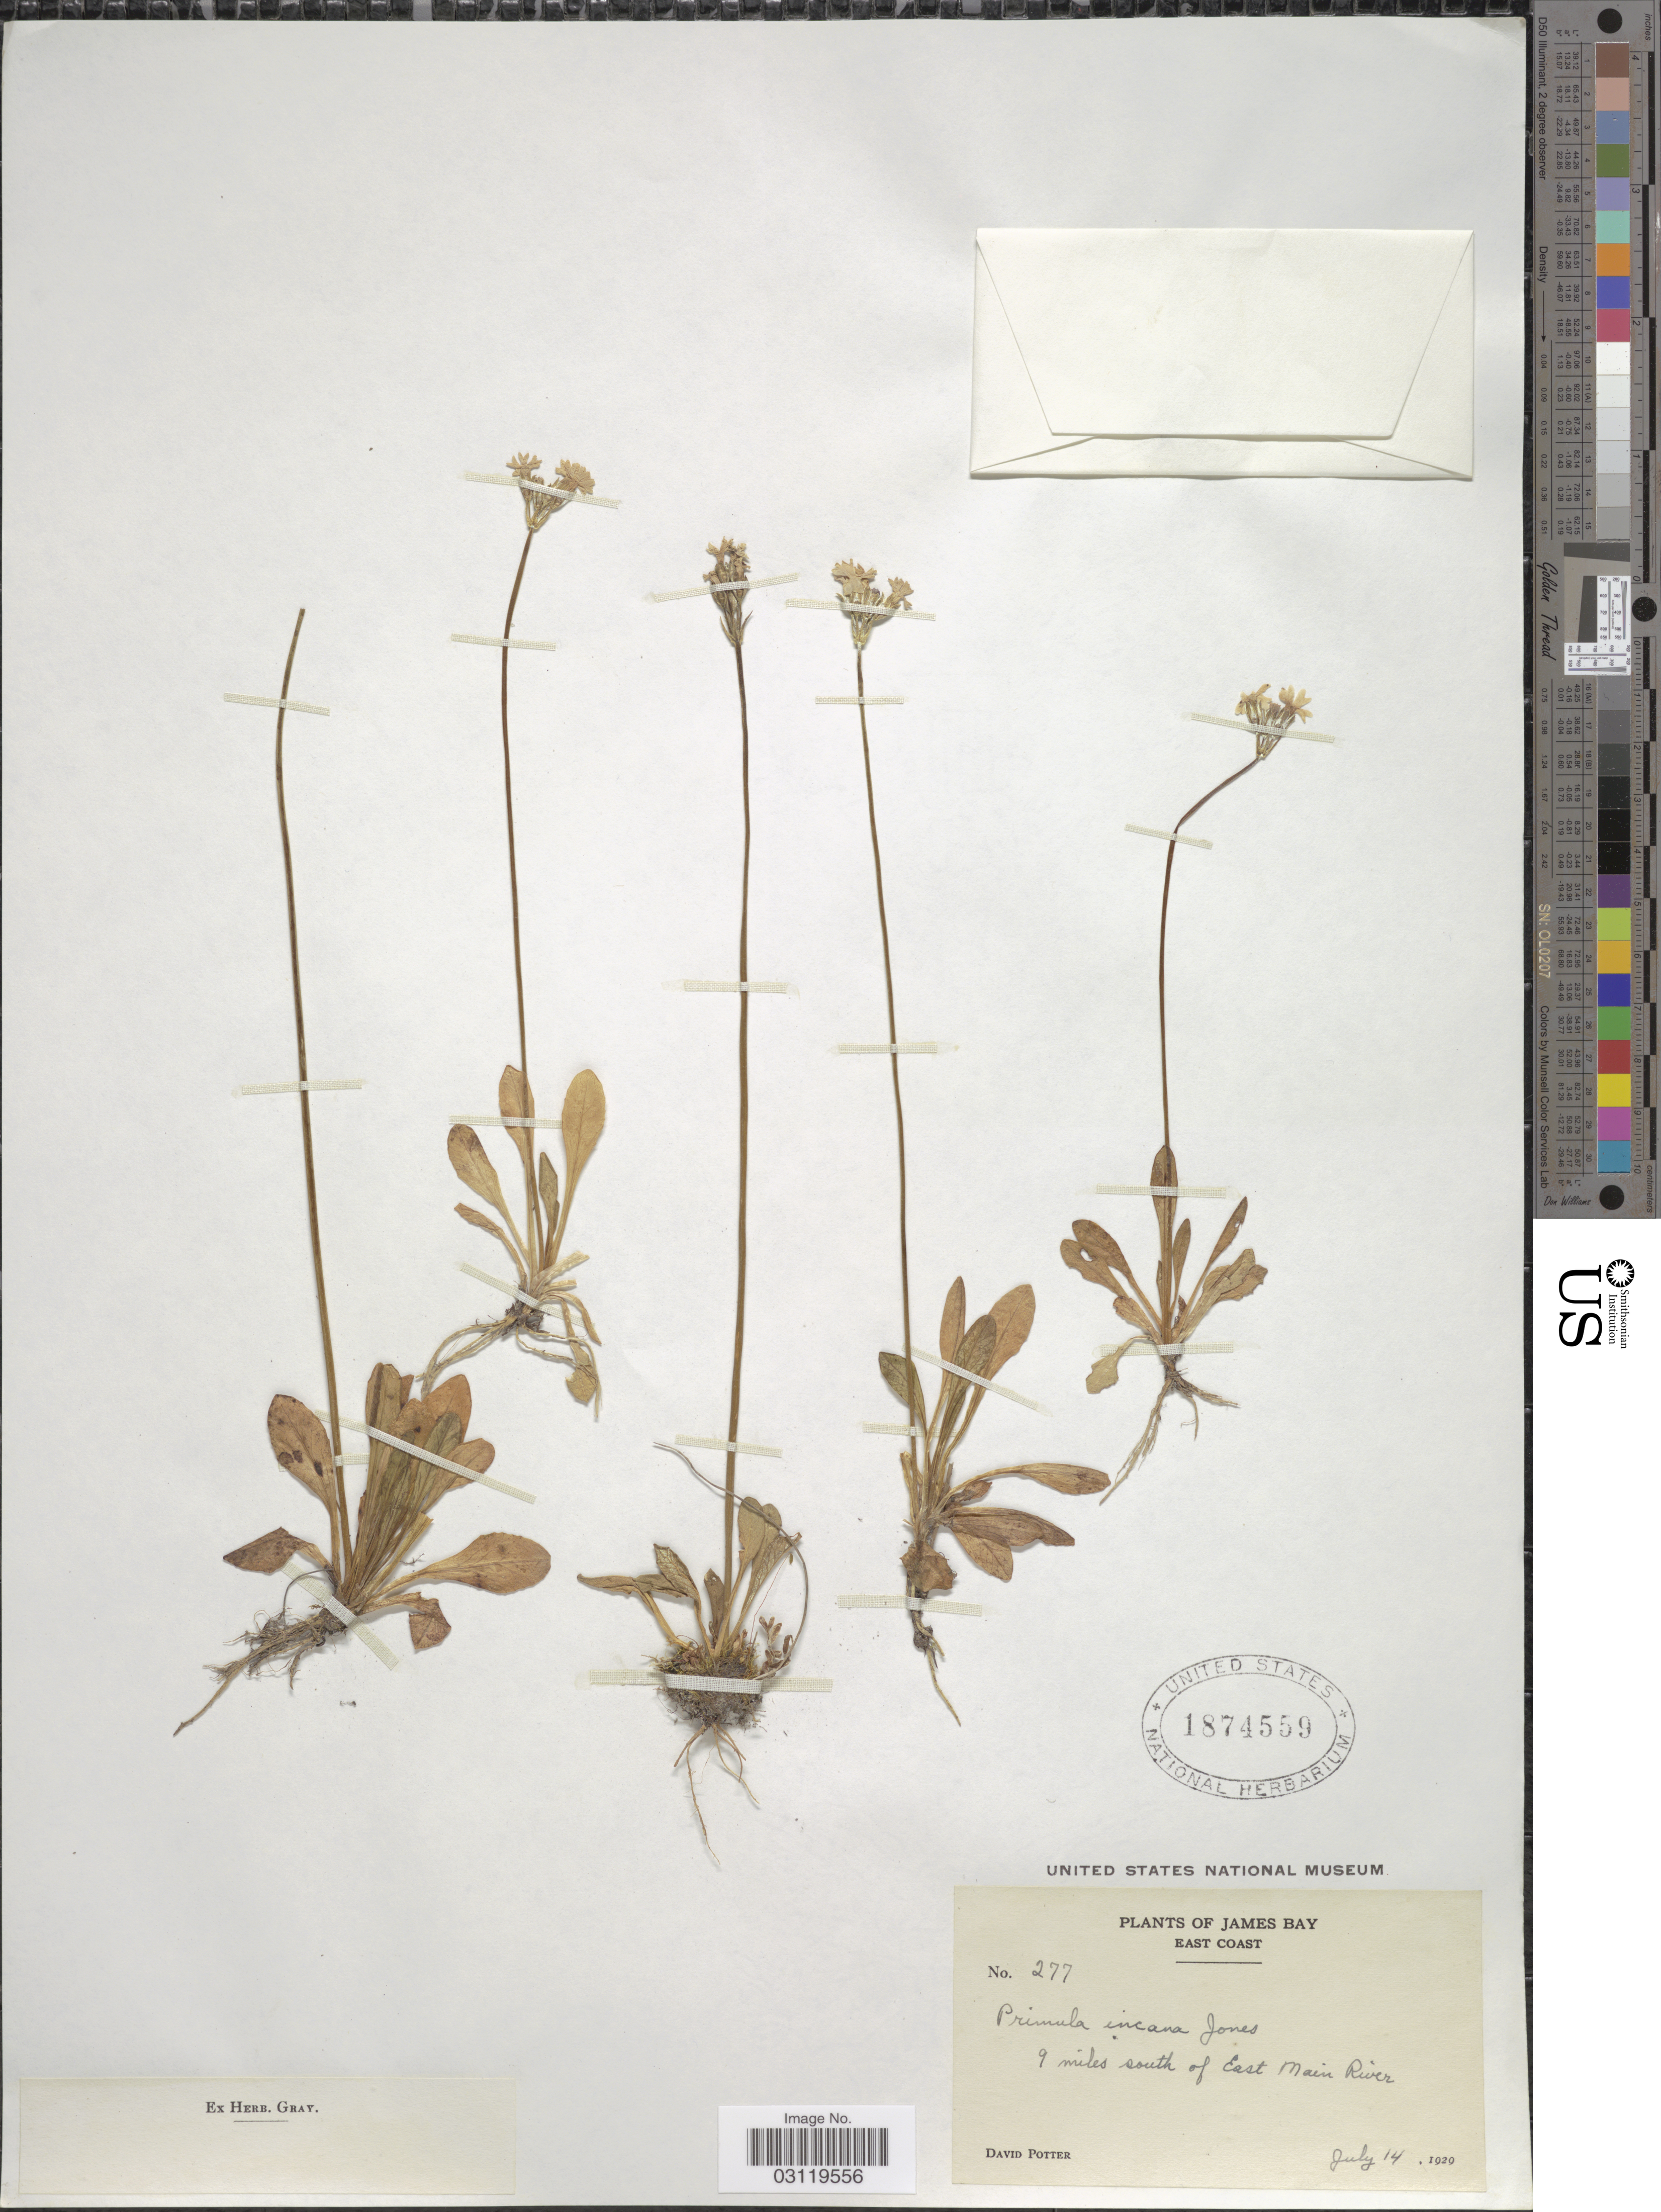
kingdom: Plantae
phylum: Tracheophyta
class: Magnoliopsida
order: Ericales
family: Primulaceae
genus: Primula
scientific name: Primula incana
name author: M.E. Jones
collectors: D. Potter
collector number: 277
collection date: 1920-07-14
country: Canada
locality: James Bay, East Coast, 9 miles south of East Main River.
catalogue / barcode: US 1874559